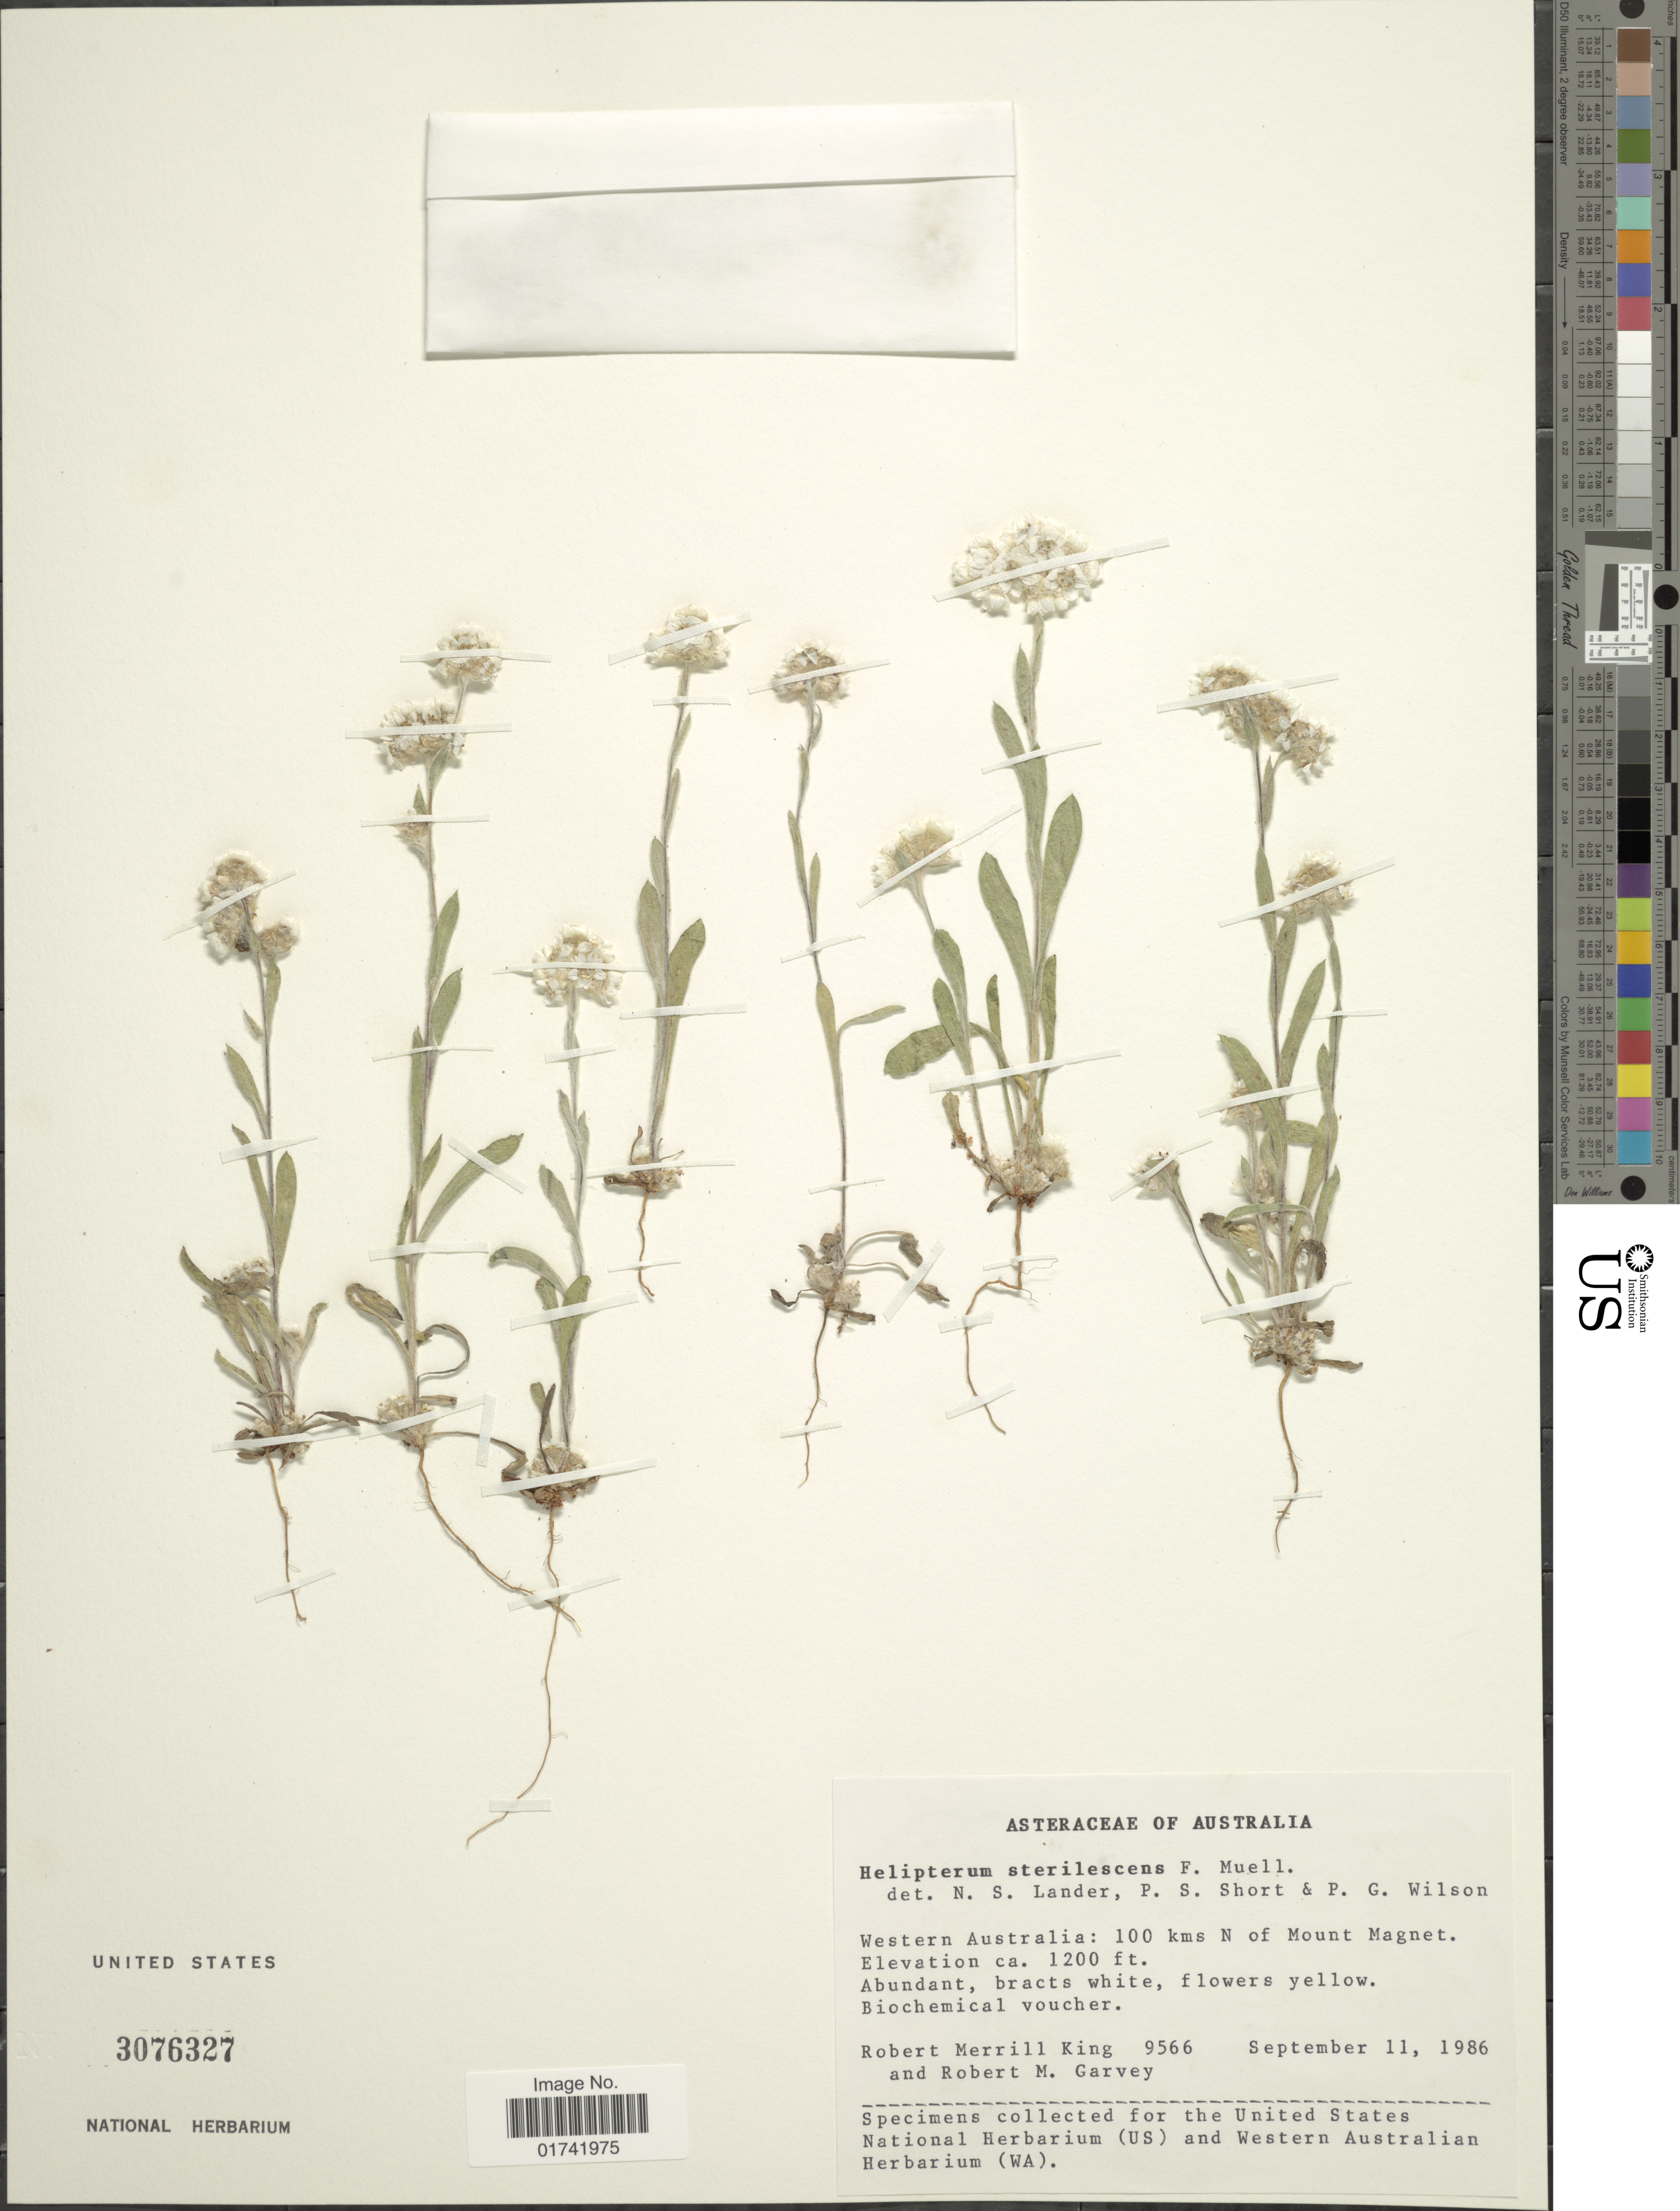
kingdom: Plantae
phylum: Tracheophyta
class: Magnoliopsida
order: Asterales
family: Asteraceae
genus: Rhodanthe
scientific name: Rhodanthe sterilescens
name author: (F. Muell.) Paul G. Wilson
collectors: R. M. King & R. Garvey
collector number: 9566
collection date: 1986-09-11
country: Australia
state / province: Western Australia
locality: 100 kms N of Mount Magnet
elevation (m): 366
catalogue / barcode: US 3076327